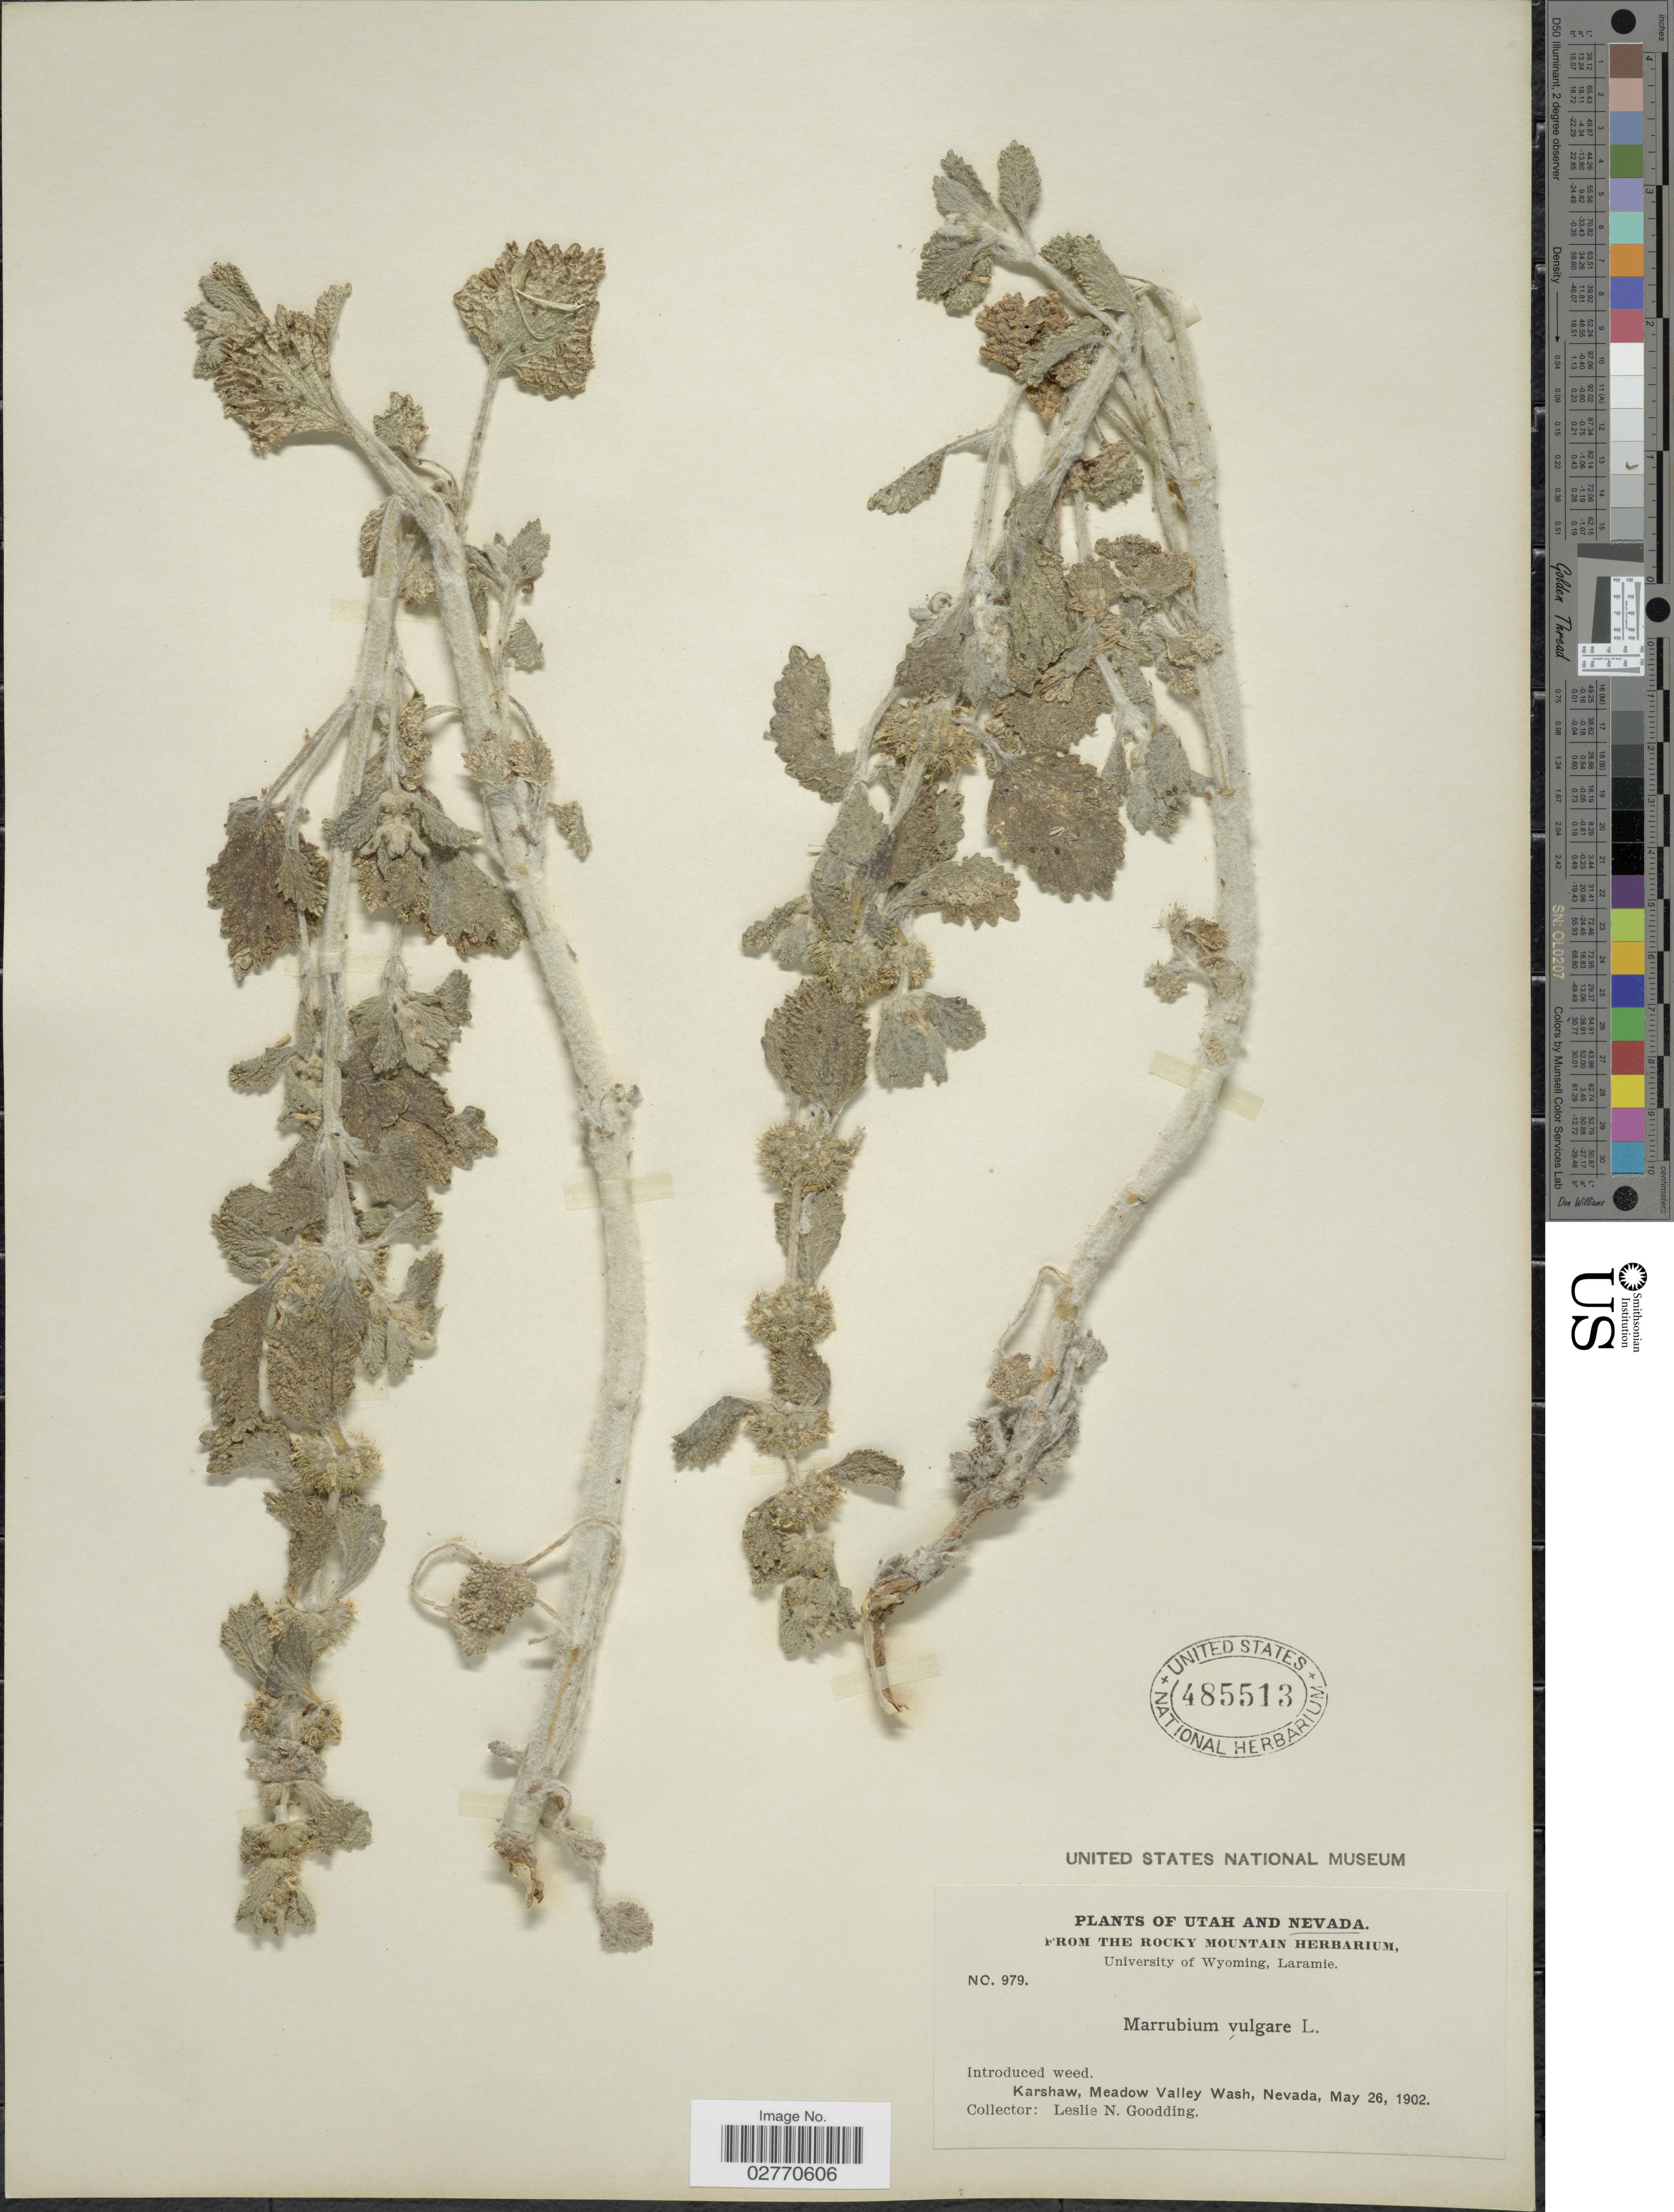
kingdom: Plantae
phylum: Tracheophyta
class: Magnoliopsida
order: Lamiales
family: Lamiaceae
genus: Marrubium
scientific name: Marrubium vulgare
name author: L.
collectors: L. N. Goodding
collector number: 979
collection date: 1902-05-26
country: United States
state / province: Nevada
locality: Karshaw, Meadow Valley Wash.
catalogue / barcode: US 485513